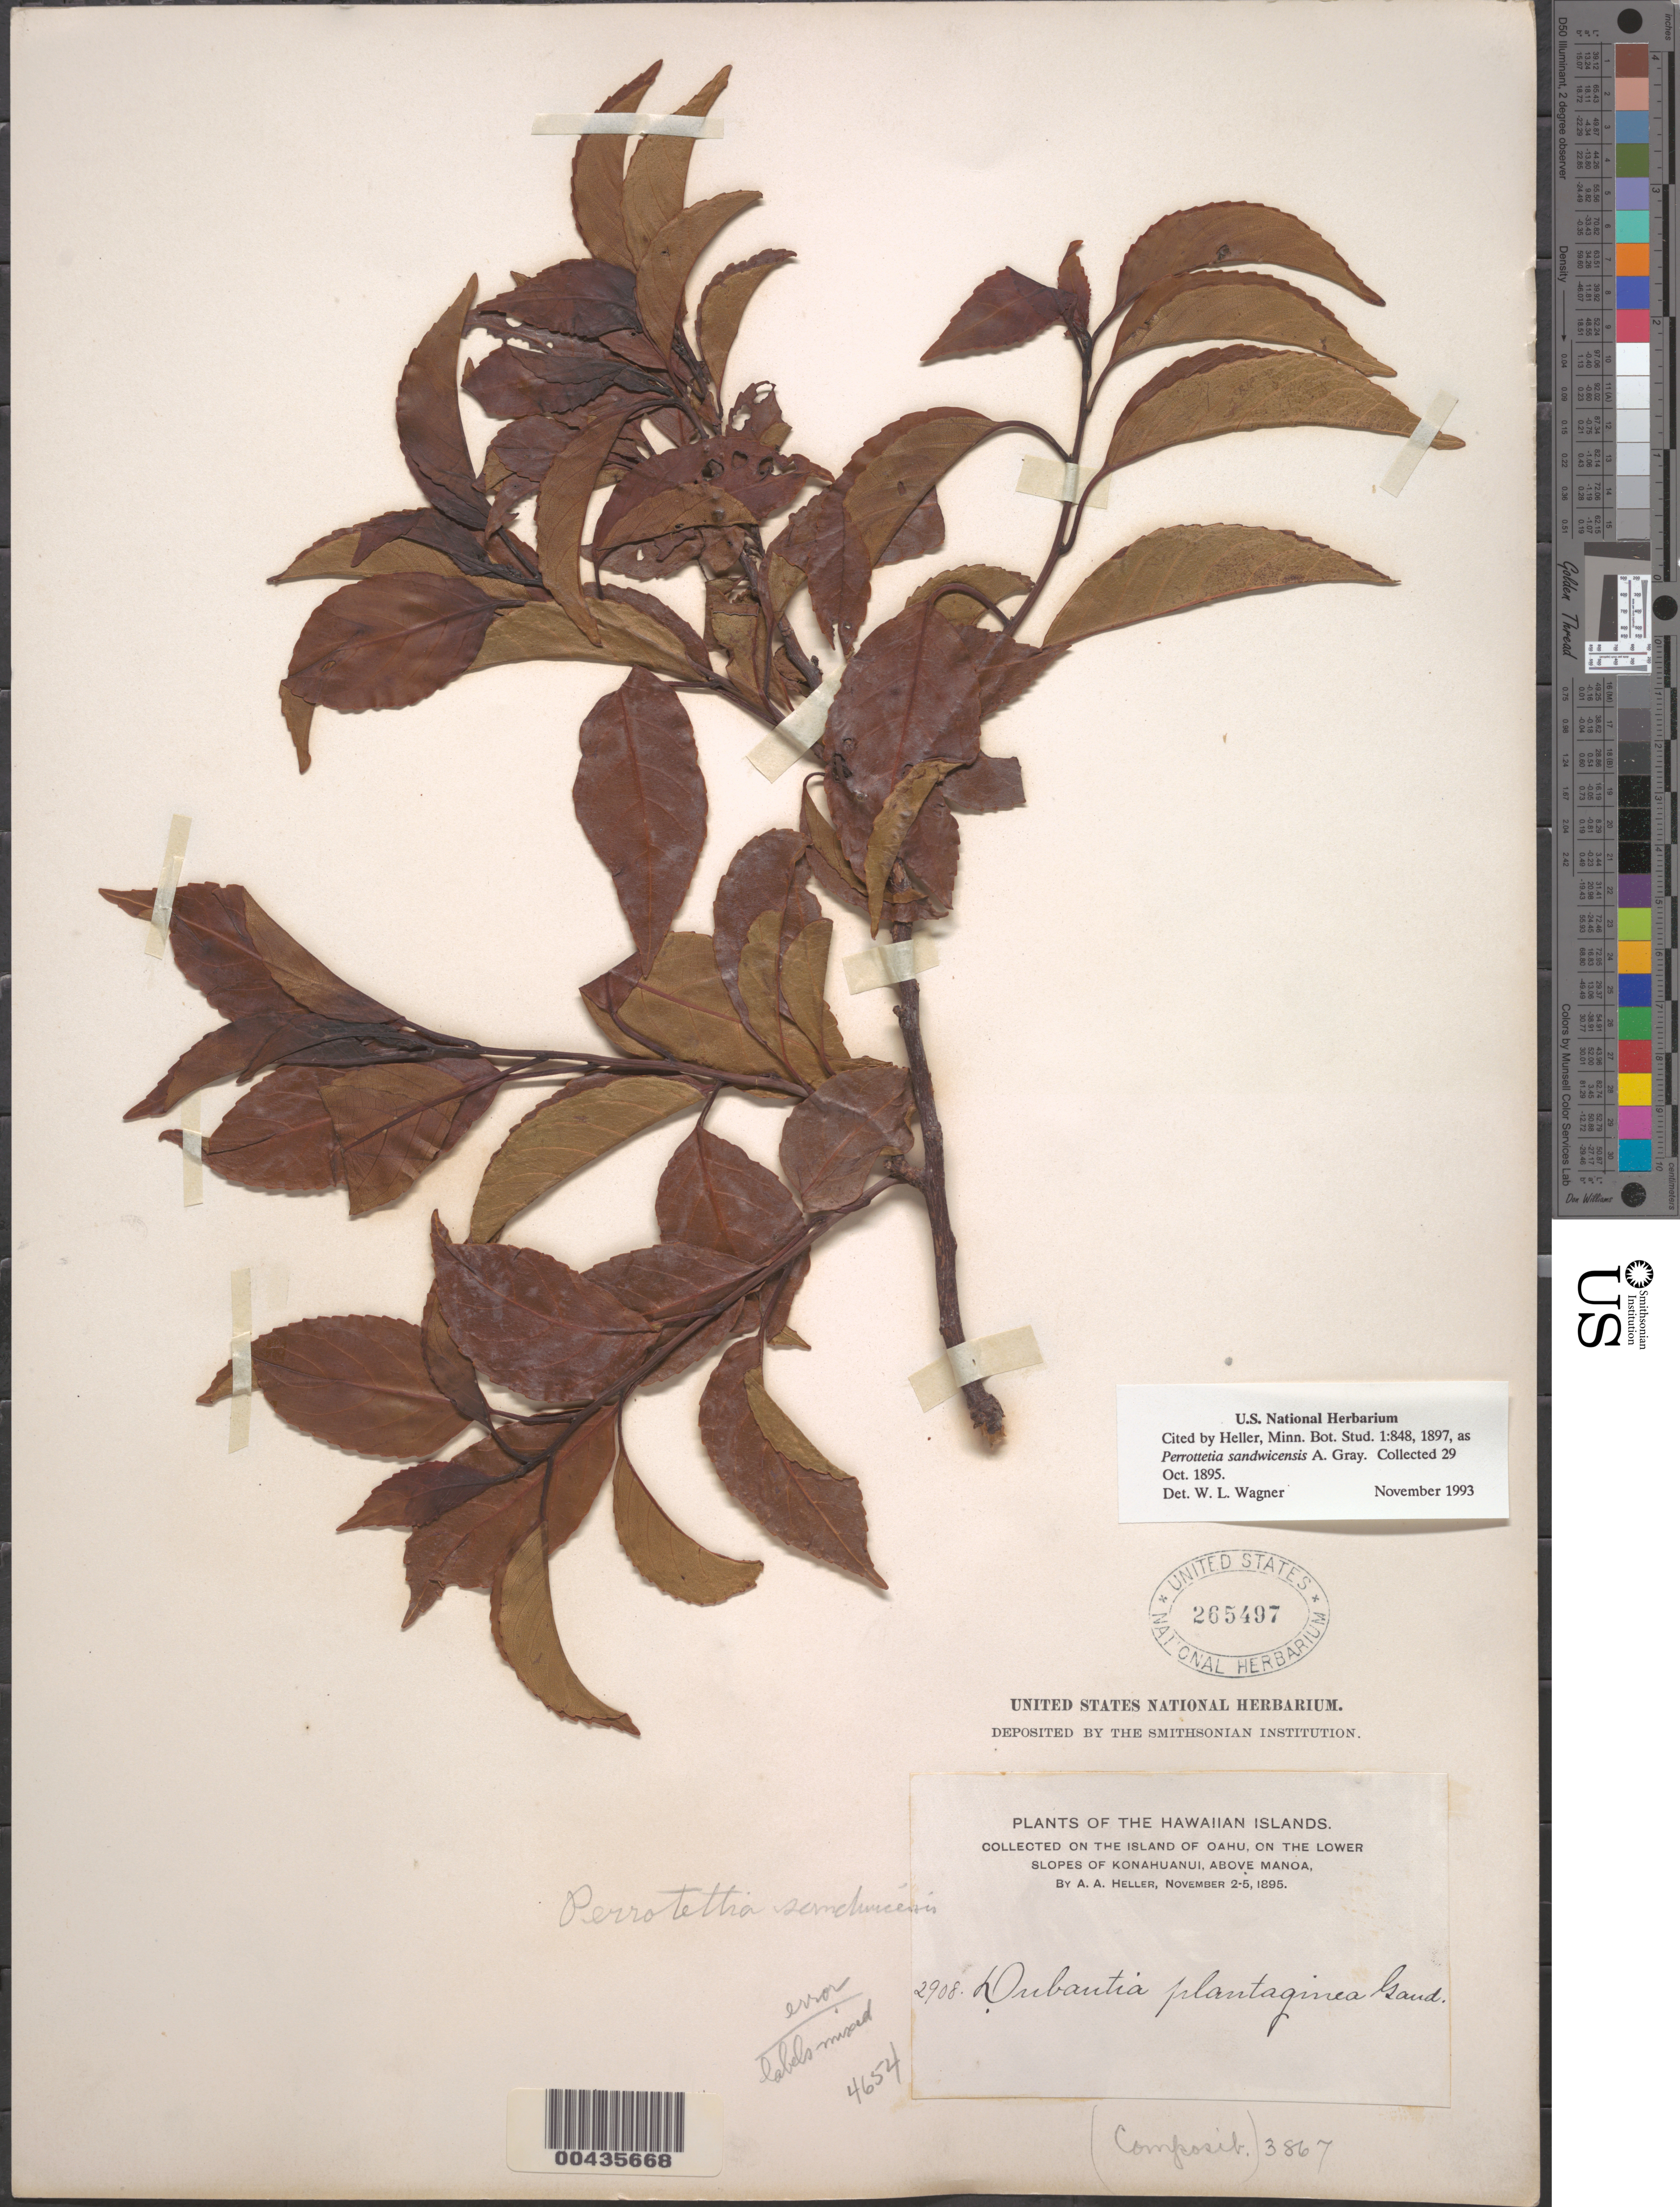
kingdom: Plantae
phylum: Tracheophyta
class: Magnoliopsida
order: Huerteales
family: Dipentodontaceae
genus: Perrottetia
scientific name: Perrottetia sandwicensis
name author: A. Gray in Wilkes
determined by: Wagner, W. L., (BOT), Smithsonian Institution - National Museum of Natural History (UNITED STATES)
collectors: A. A. Heller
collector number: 2908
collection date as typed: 2 Nov 1895 to 5 Nov 1895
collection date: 1895-11-02/1895-11-05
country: United States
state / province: Hawaii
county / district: Honolulu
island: Oahu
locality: On the lower slopes of Konahuanui, above Manoa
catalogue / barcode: US 265497